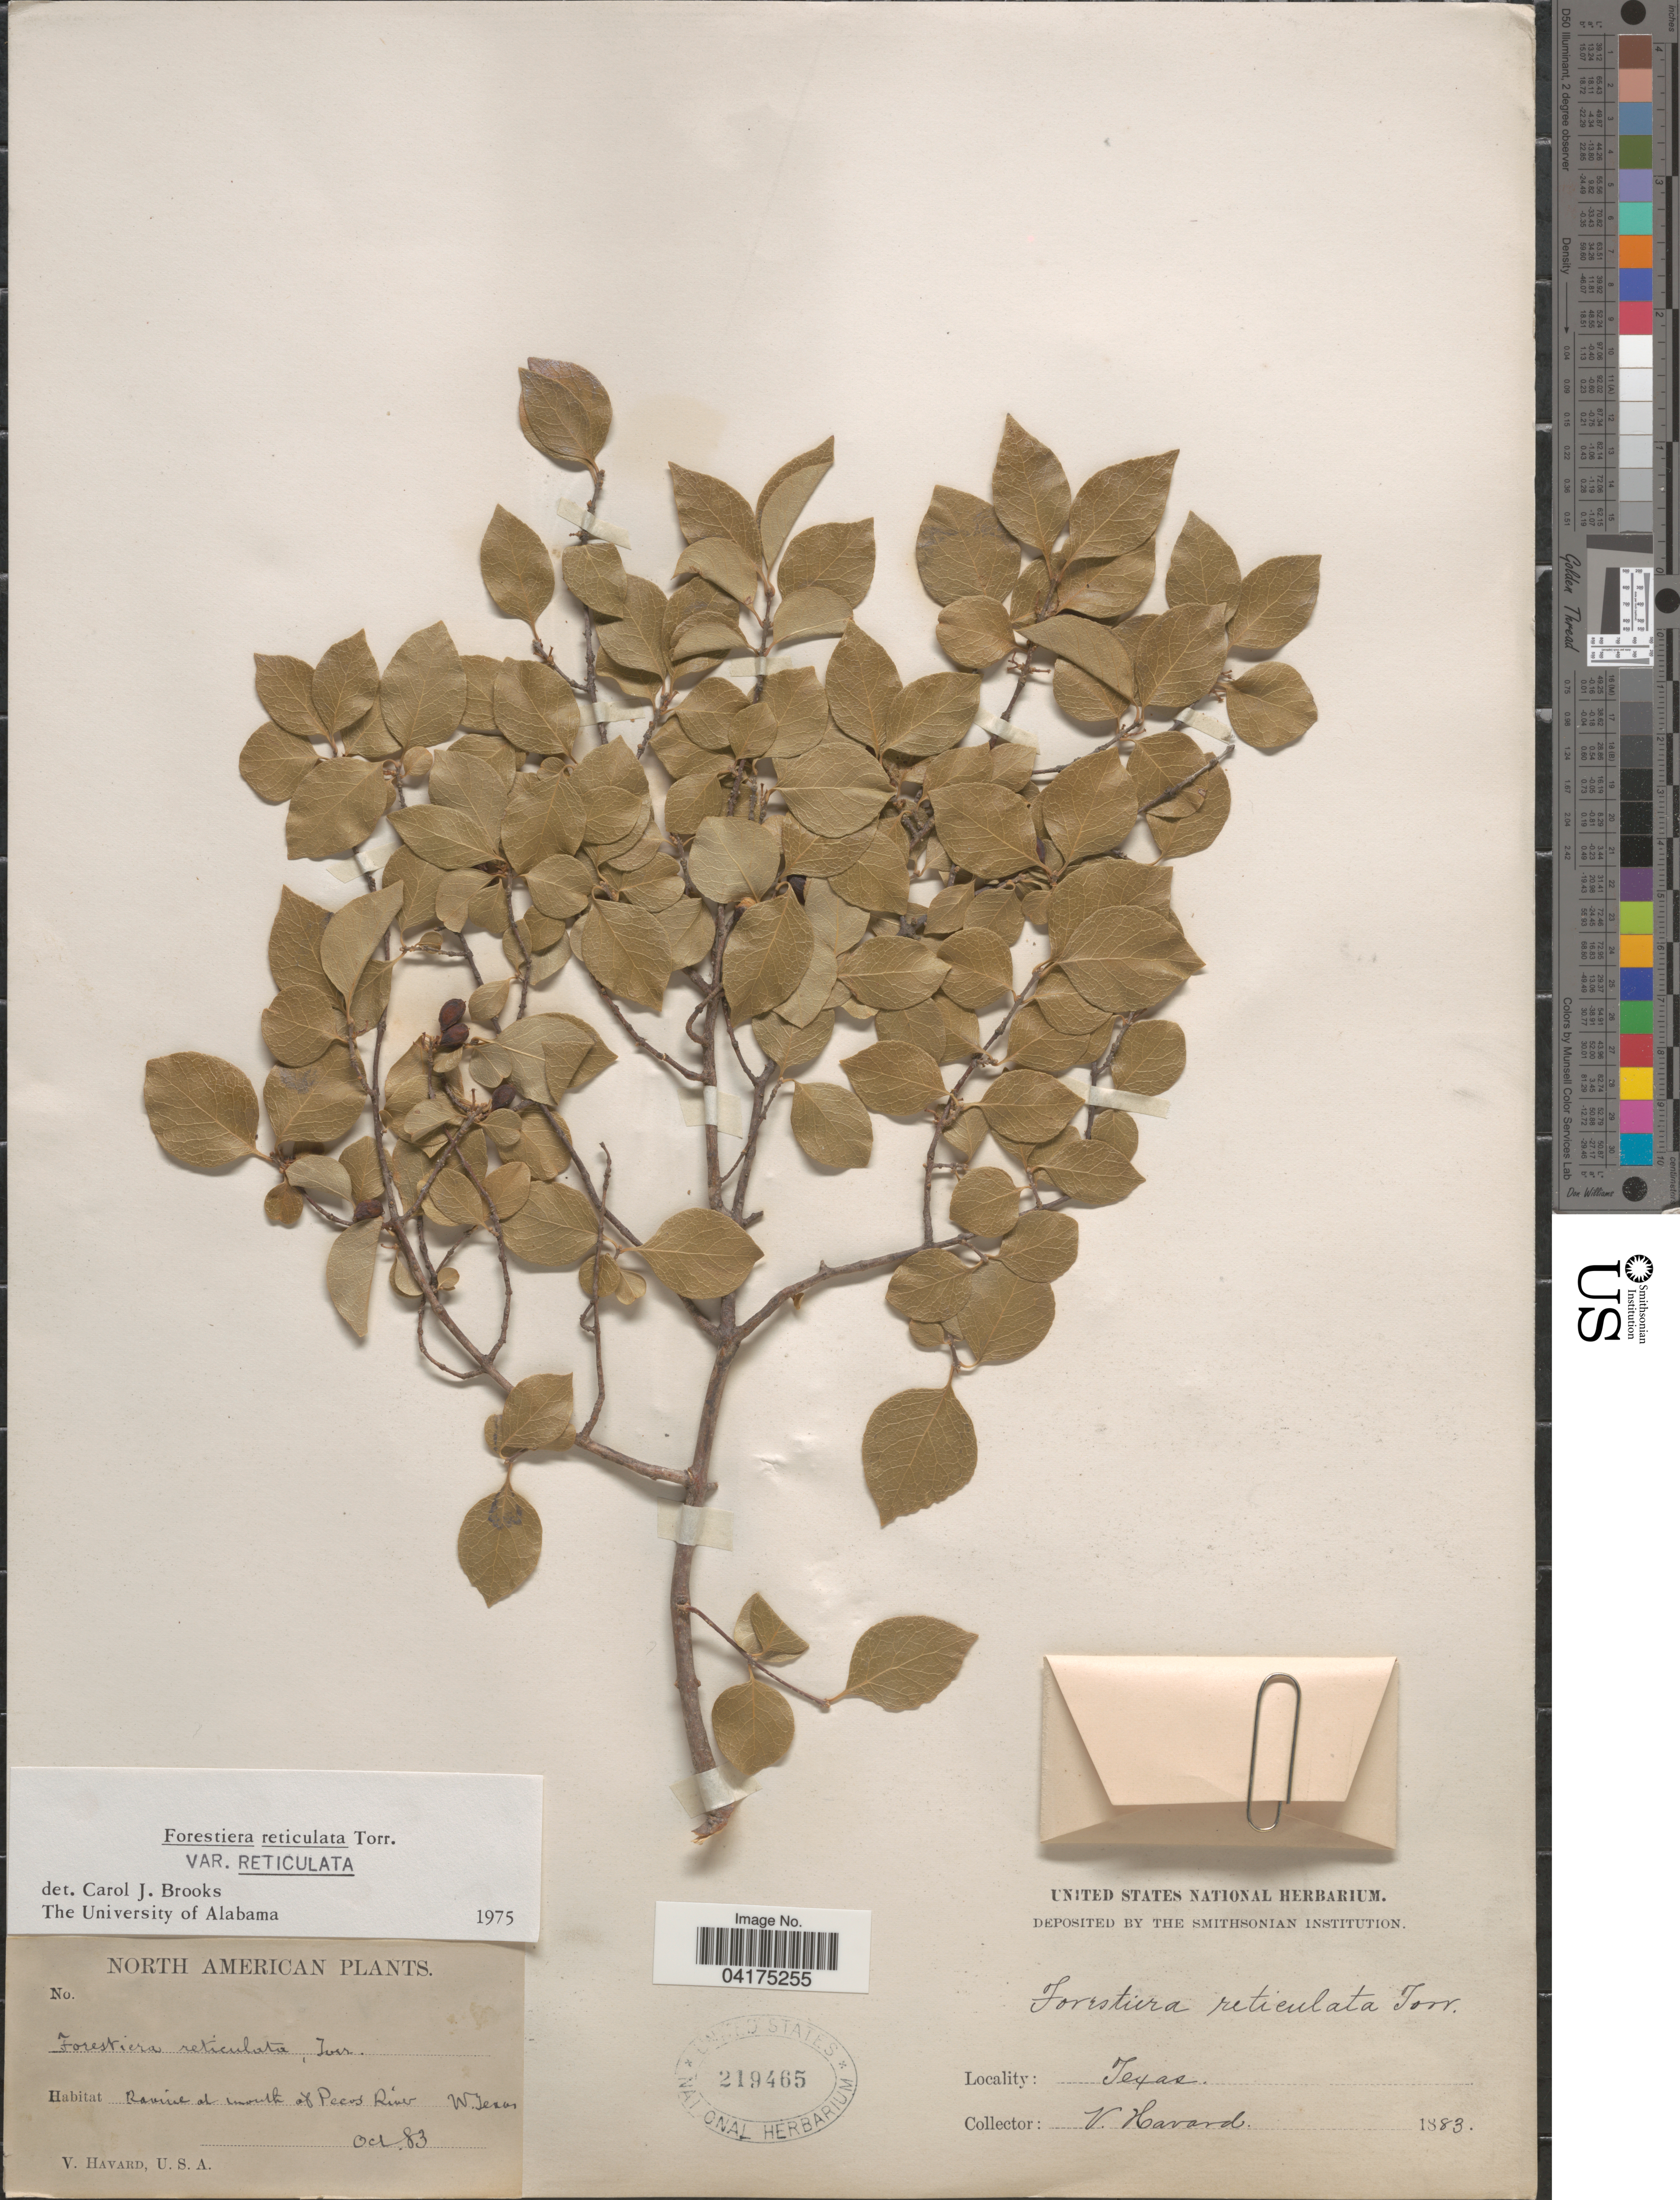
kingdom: Plantae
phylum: Tracheophyta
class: Magnoliopsida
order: Lamiales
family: Oleaceae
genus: Forestiera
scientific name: Forestiera reticulata var. reticulata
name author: Torr.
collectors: V. Harvard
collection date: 1883-10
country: United States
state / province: Texas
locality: Ravine at north of Pecos River. W. Texas.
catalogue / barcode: US 219465